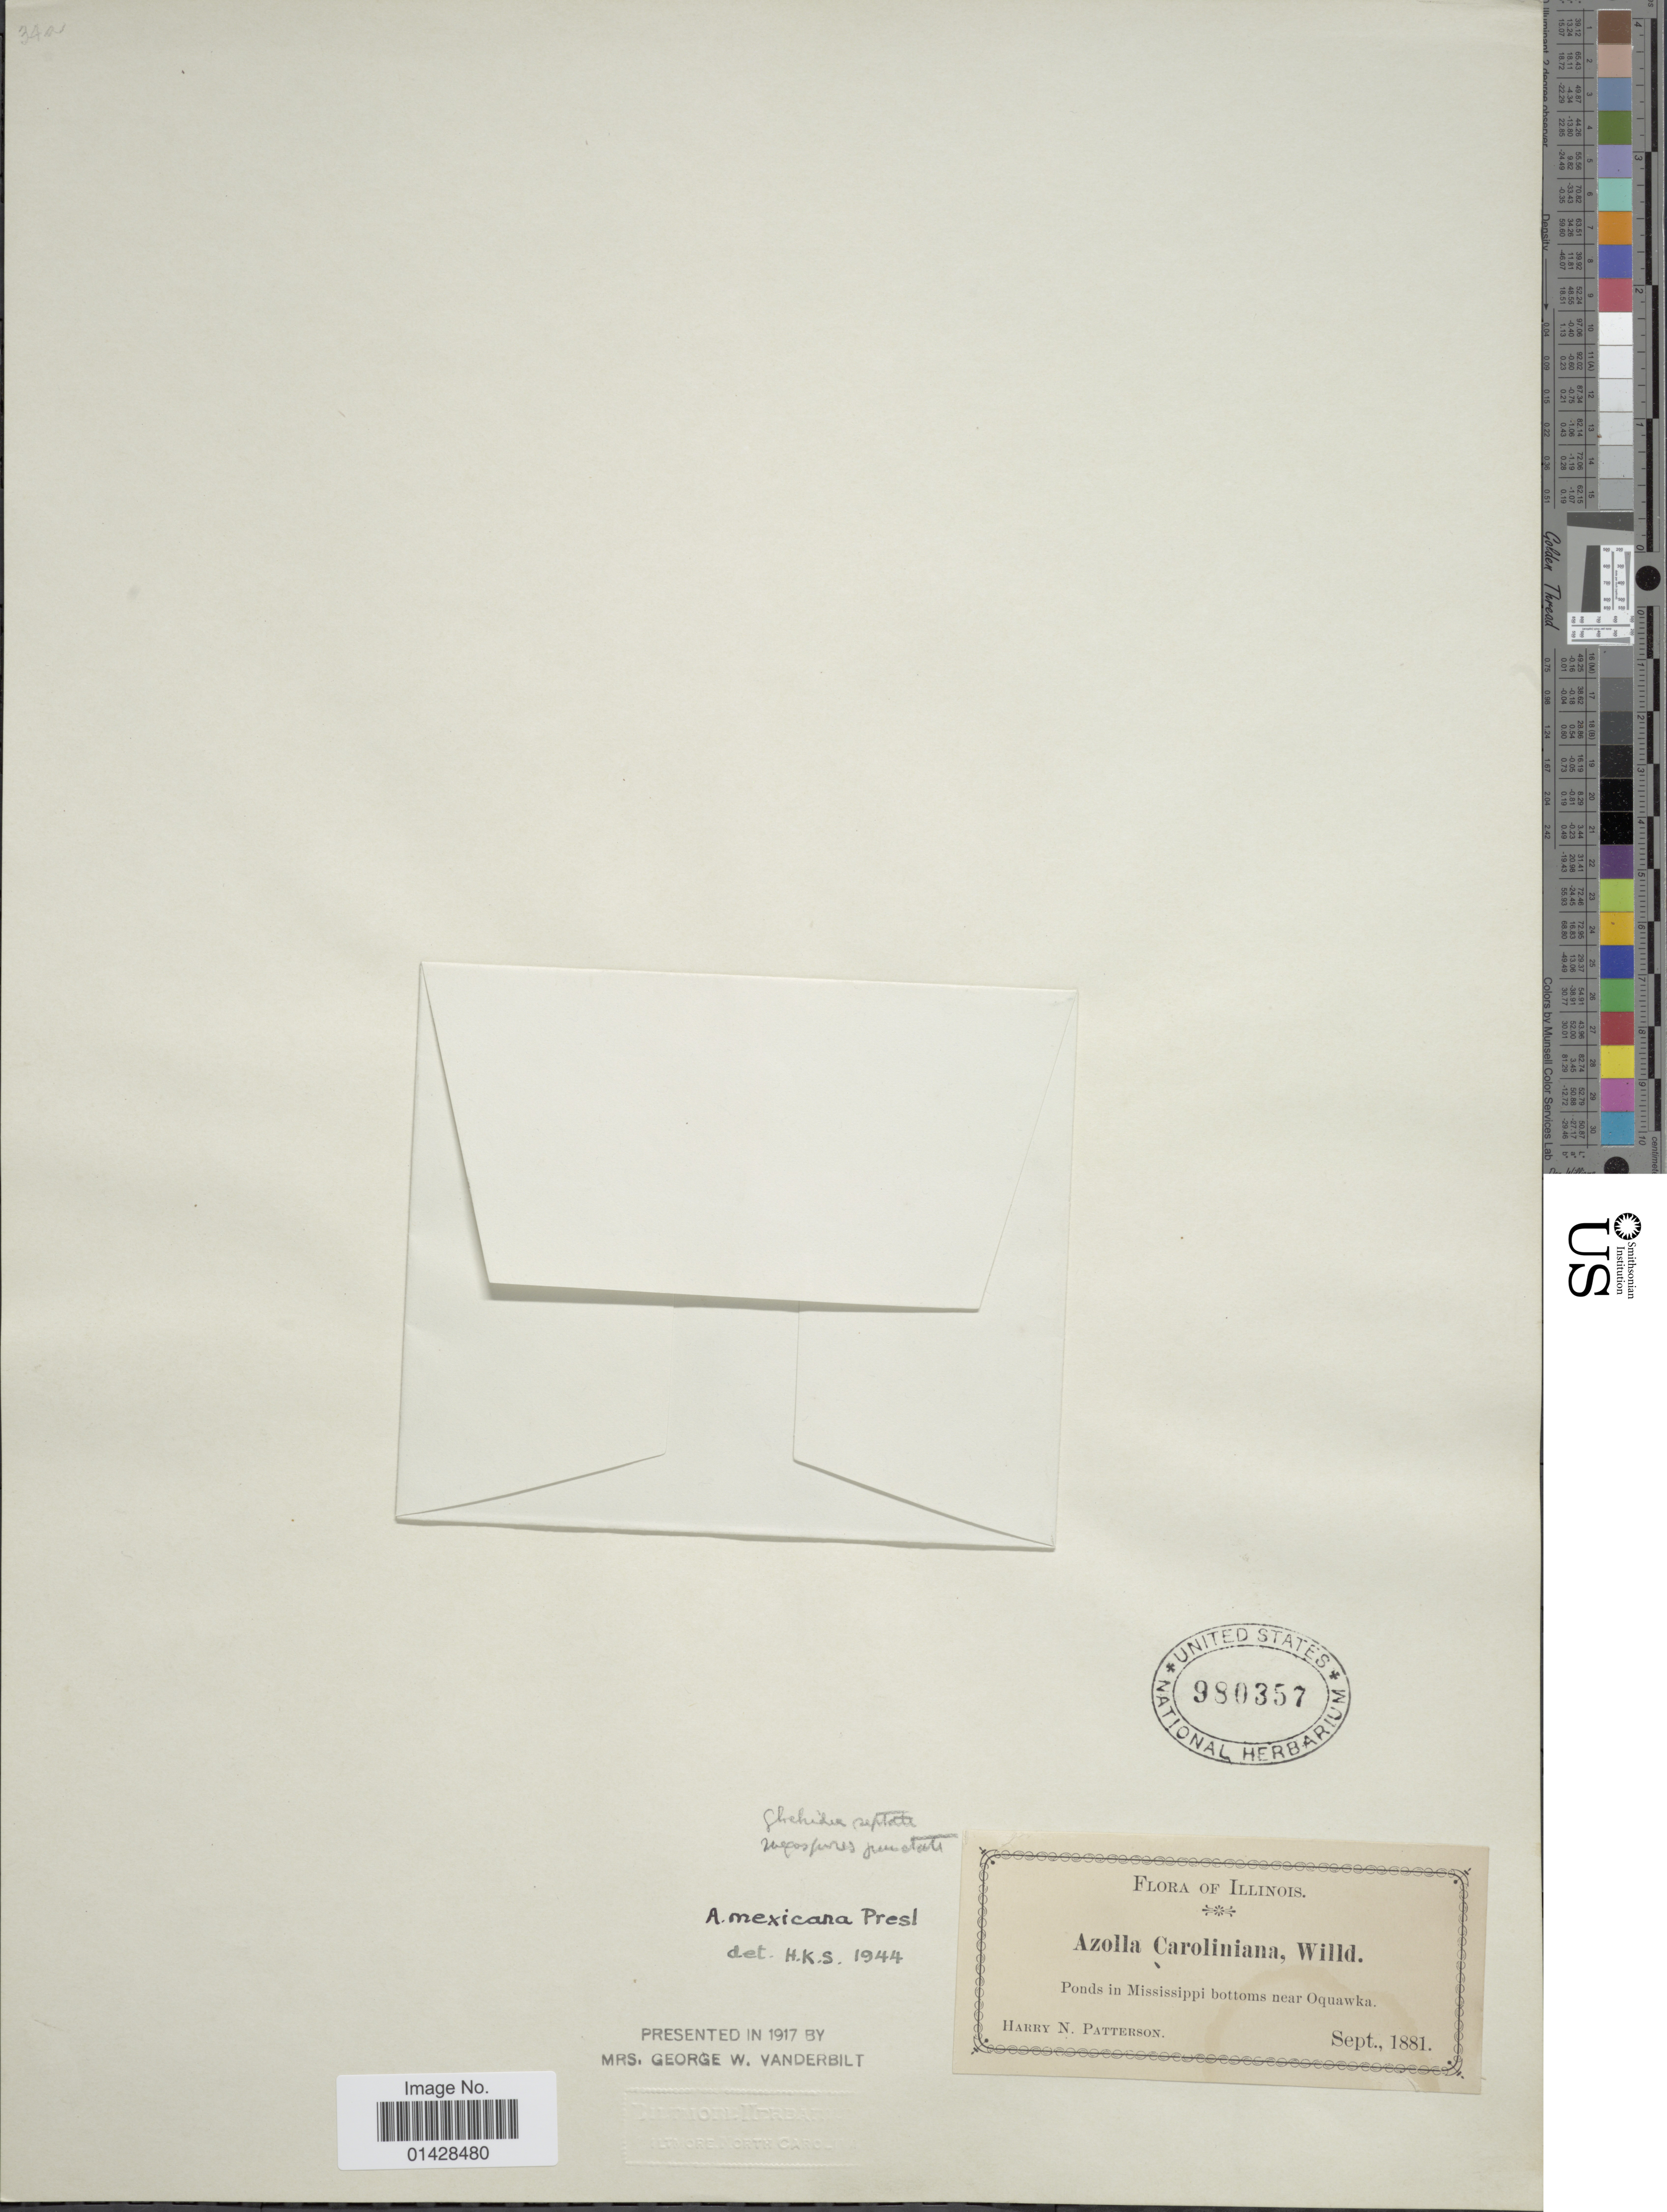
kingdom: Plantae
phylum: Tracheophyta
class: Polypodiopsida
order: Salviniales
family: Salviniaceae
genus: Azolla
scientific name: Azolla mexicana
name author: C. Presl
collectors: H. N. Patterson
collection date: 1881-09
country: United States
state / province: Mississippi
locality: Pounds in Mississippi bottoms near Oquawka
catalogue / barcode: US 980357